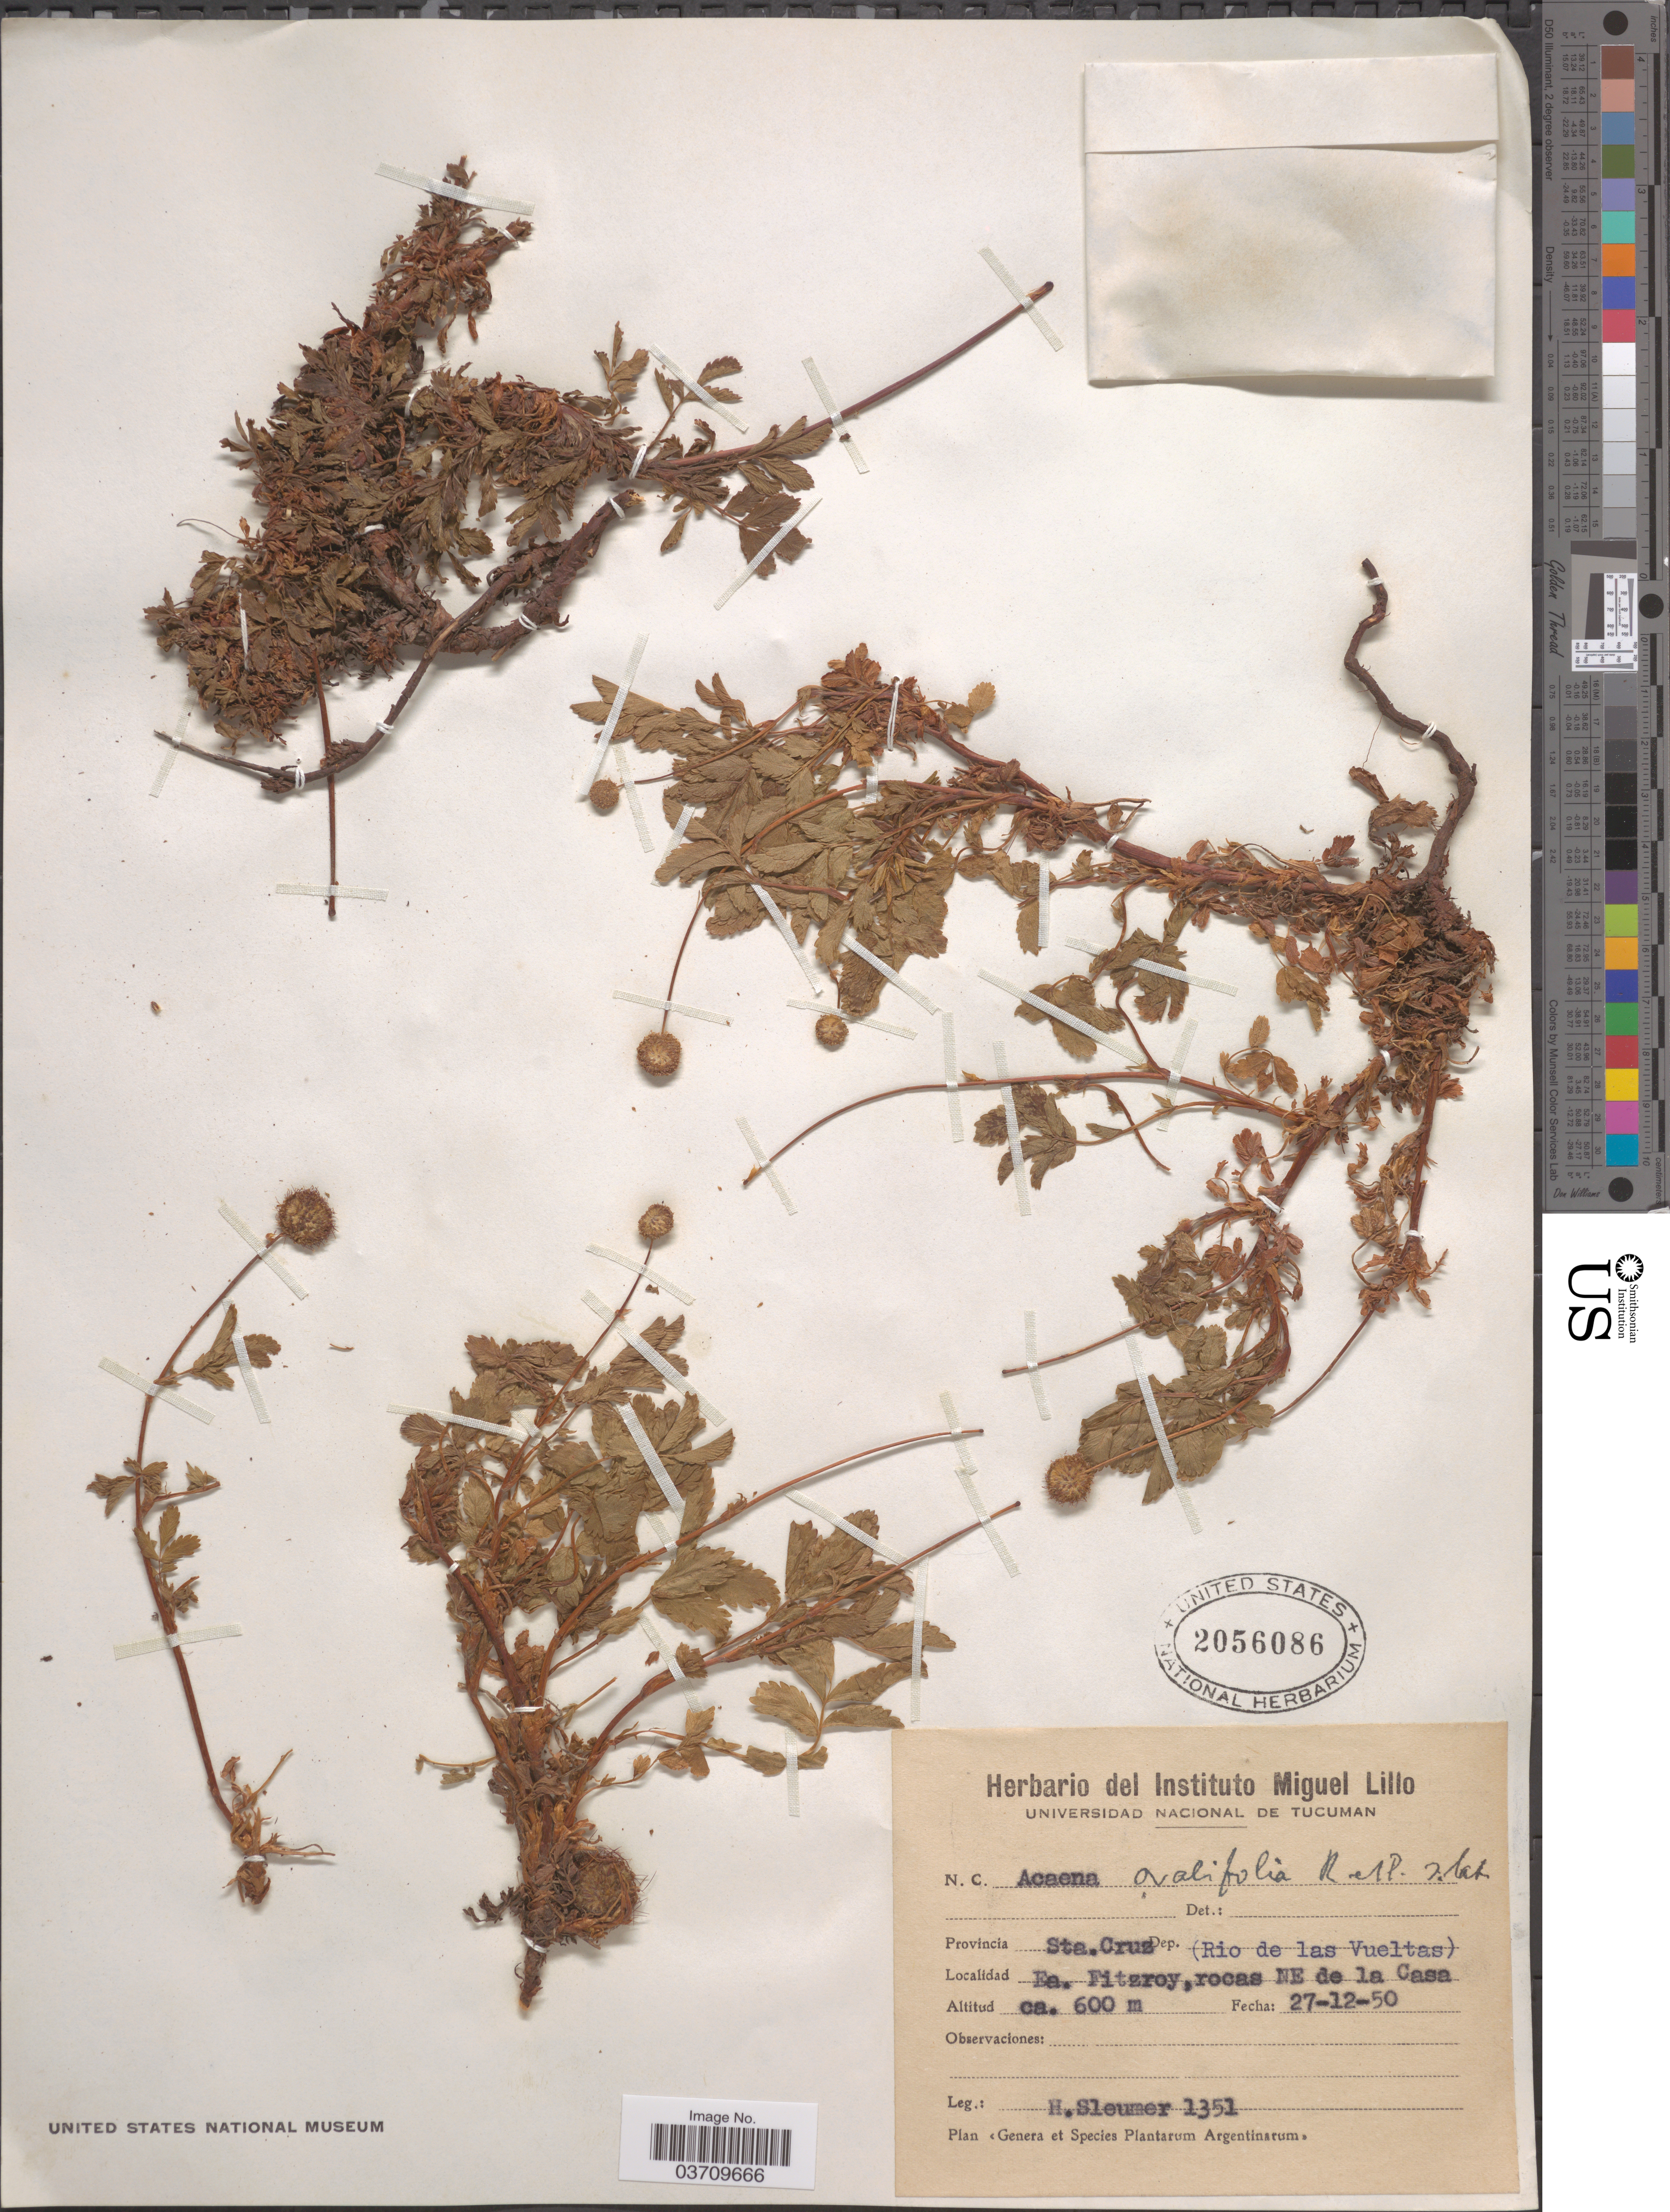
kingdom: Plantae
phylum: Tracheophyta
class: Magnoliopsida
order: Rosales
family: Rosaceae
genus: Acaena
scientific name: Acaena ovalifolia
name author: Ruiz & Pav.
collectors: H. O. Sleumer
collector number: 1351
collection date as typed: Transcribed d/m/y: 27/12/50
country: Argentina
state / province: Santa Cruz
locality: (Rio de las Vueltas). Ea. Fitzroy, rocas NE de la Casa.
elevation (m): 600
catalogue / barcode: US 2056086